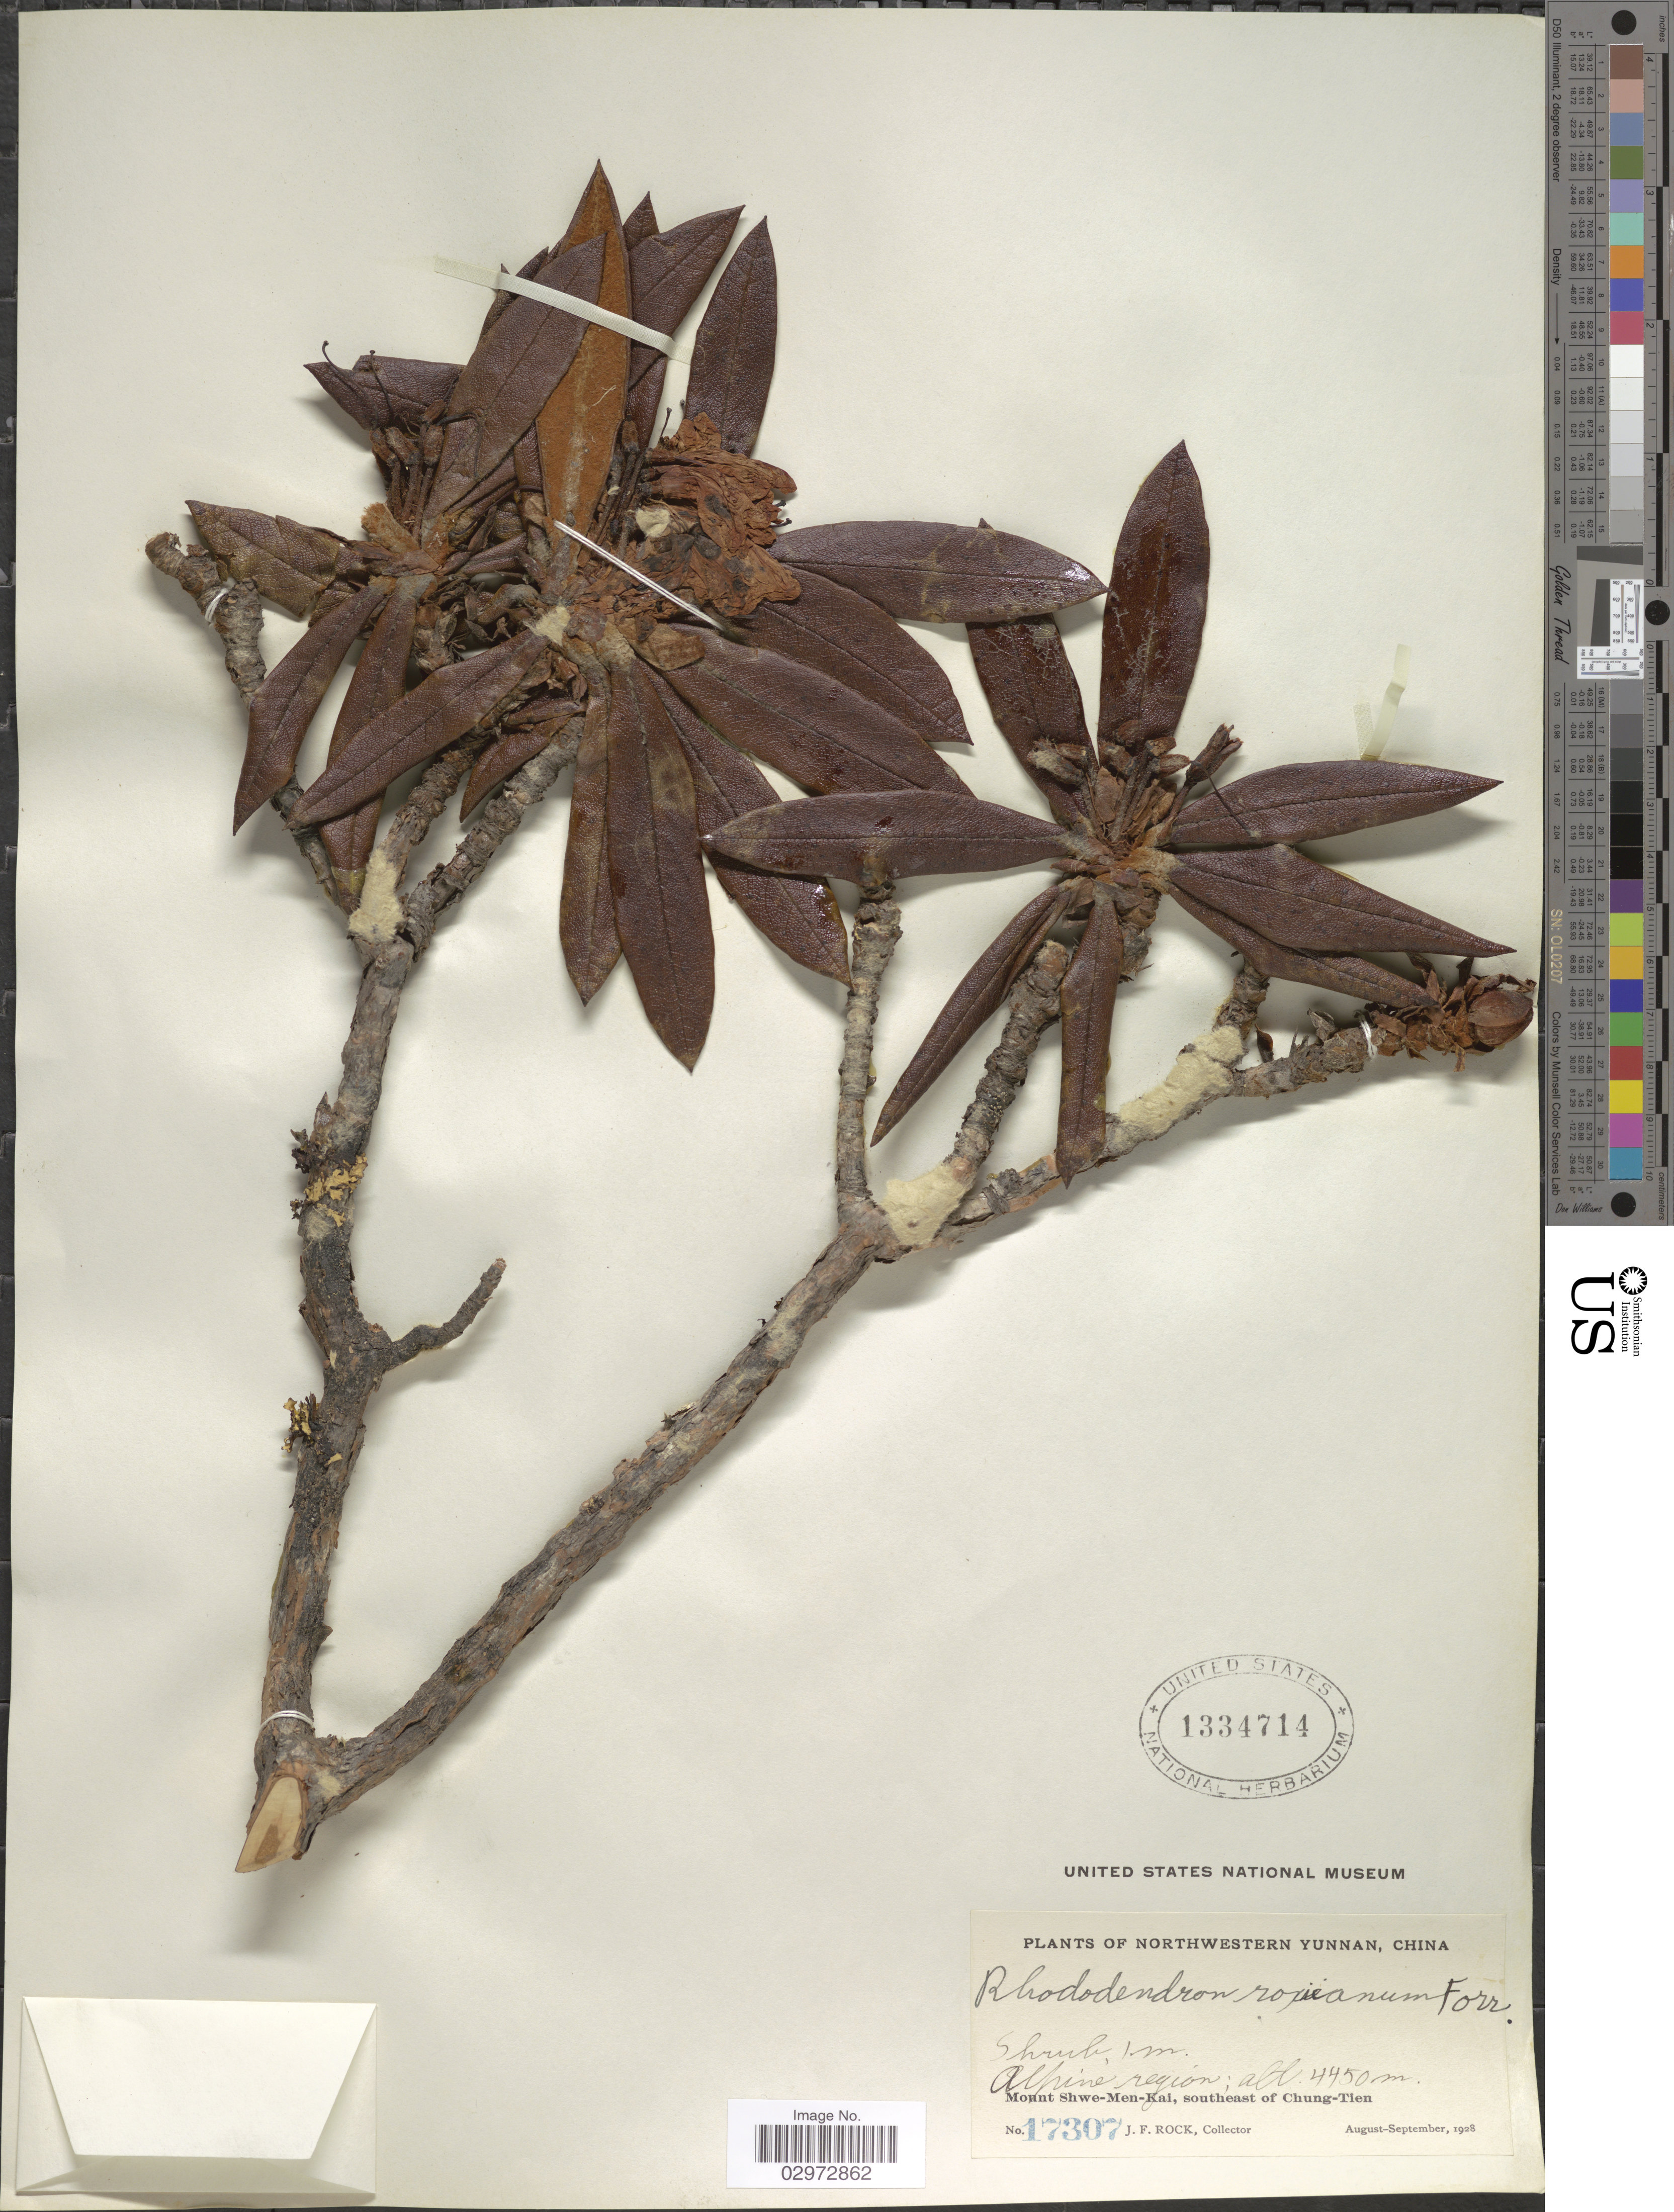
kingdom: Plantae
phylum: Tracheophyta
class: Magnoliopsida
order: Ericales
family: Ericaceae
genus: Rhododendron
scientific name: Rhododendron roxieanum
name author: Forrest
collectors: J. Rock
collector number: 17307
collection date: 1928-08/1928-09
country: China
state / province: Yunnan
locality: Northwestern Yunnan, Mount Shwe-Men-Kai, southeast of Chung-Tien.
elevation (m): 4450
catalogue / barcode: US 1334714